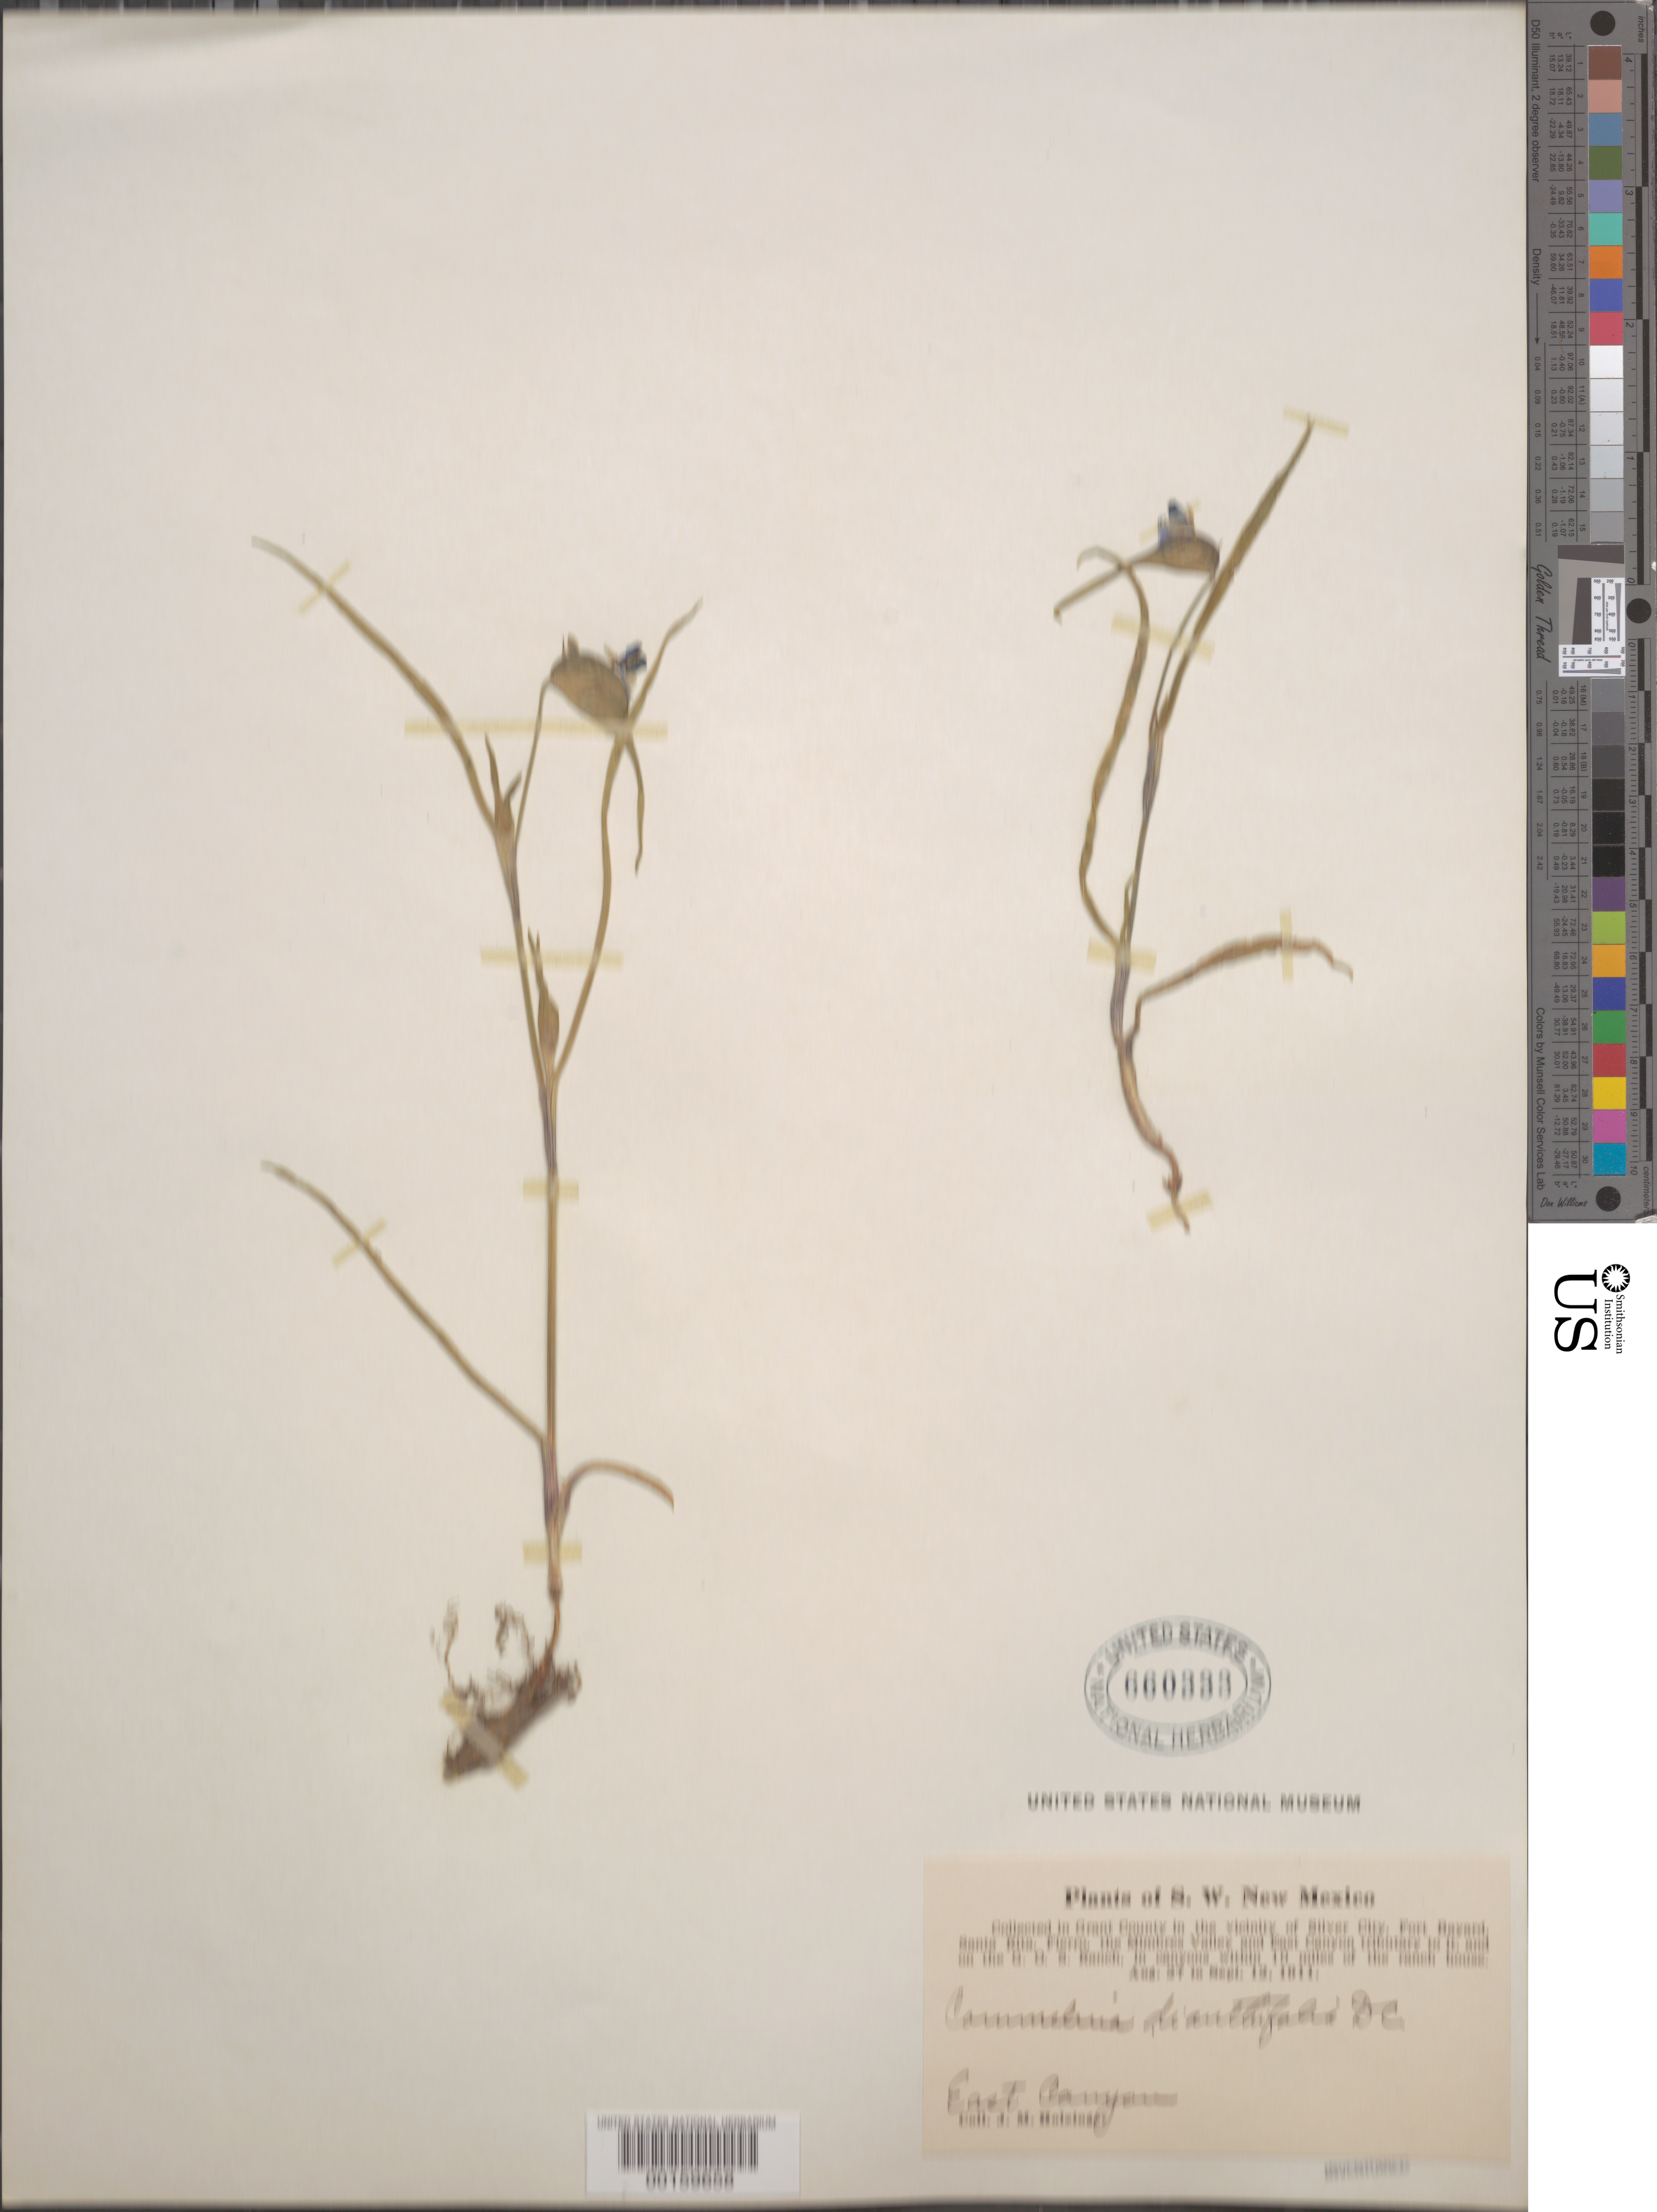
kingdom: Plantae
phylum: Tracheophyta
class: Liliopsida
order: Commelinales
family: Commelinaceae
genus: Commelina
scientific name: Commelina dianthifolia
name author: Redouté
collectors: J. M. Holzinger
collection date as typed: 27 Aug 1911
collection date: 1911-08-27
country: United States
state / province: New Mexico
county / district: Grant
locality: East canyoon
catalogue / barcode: US 660333